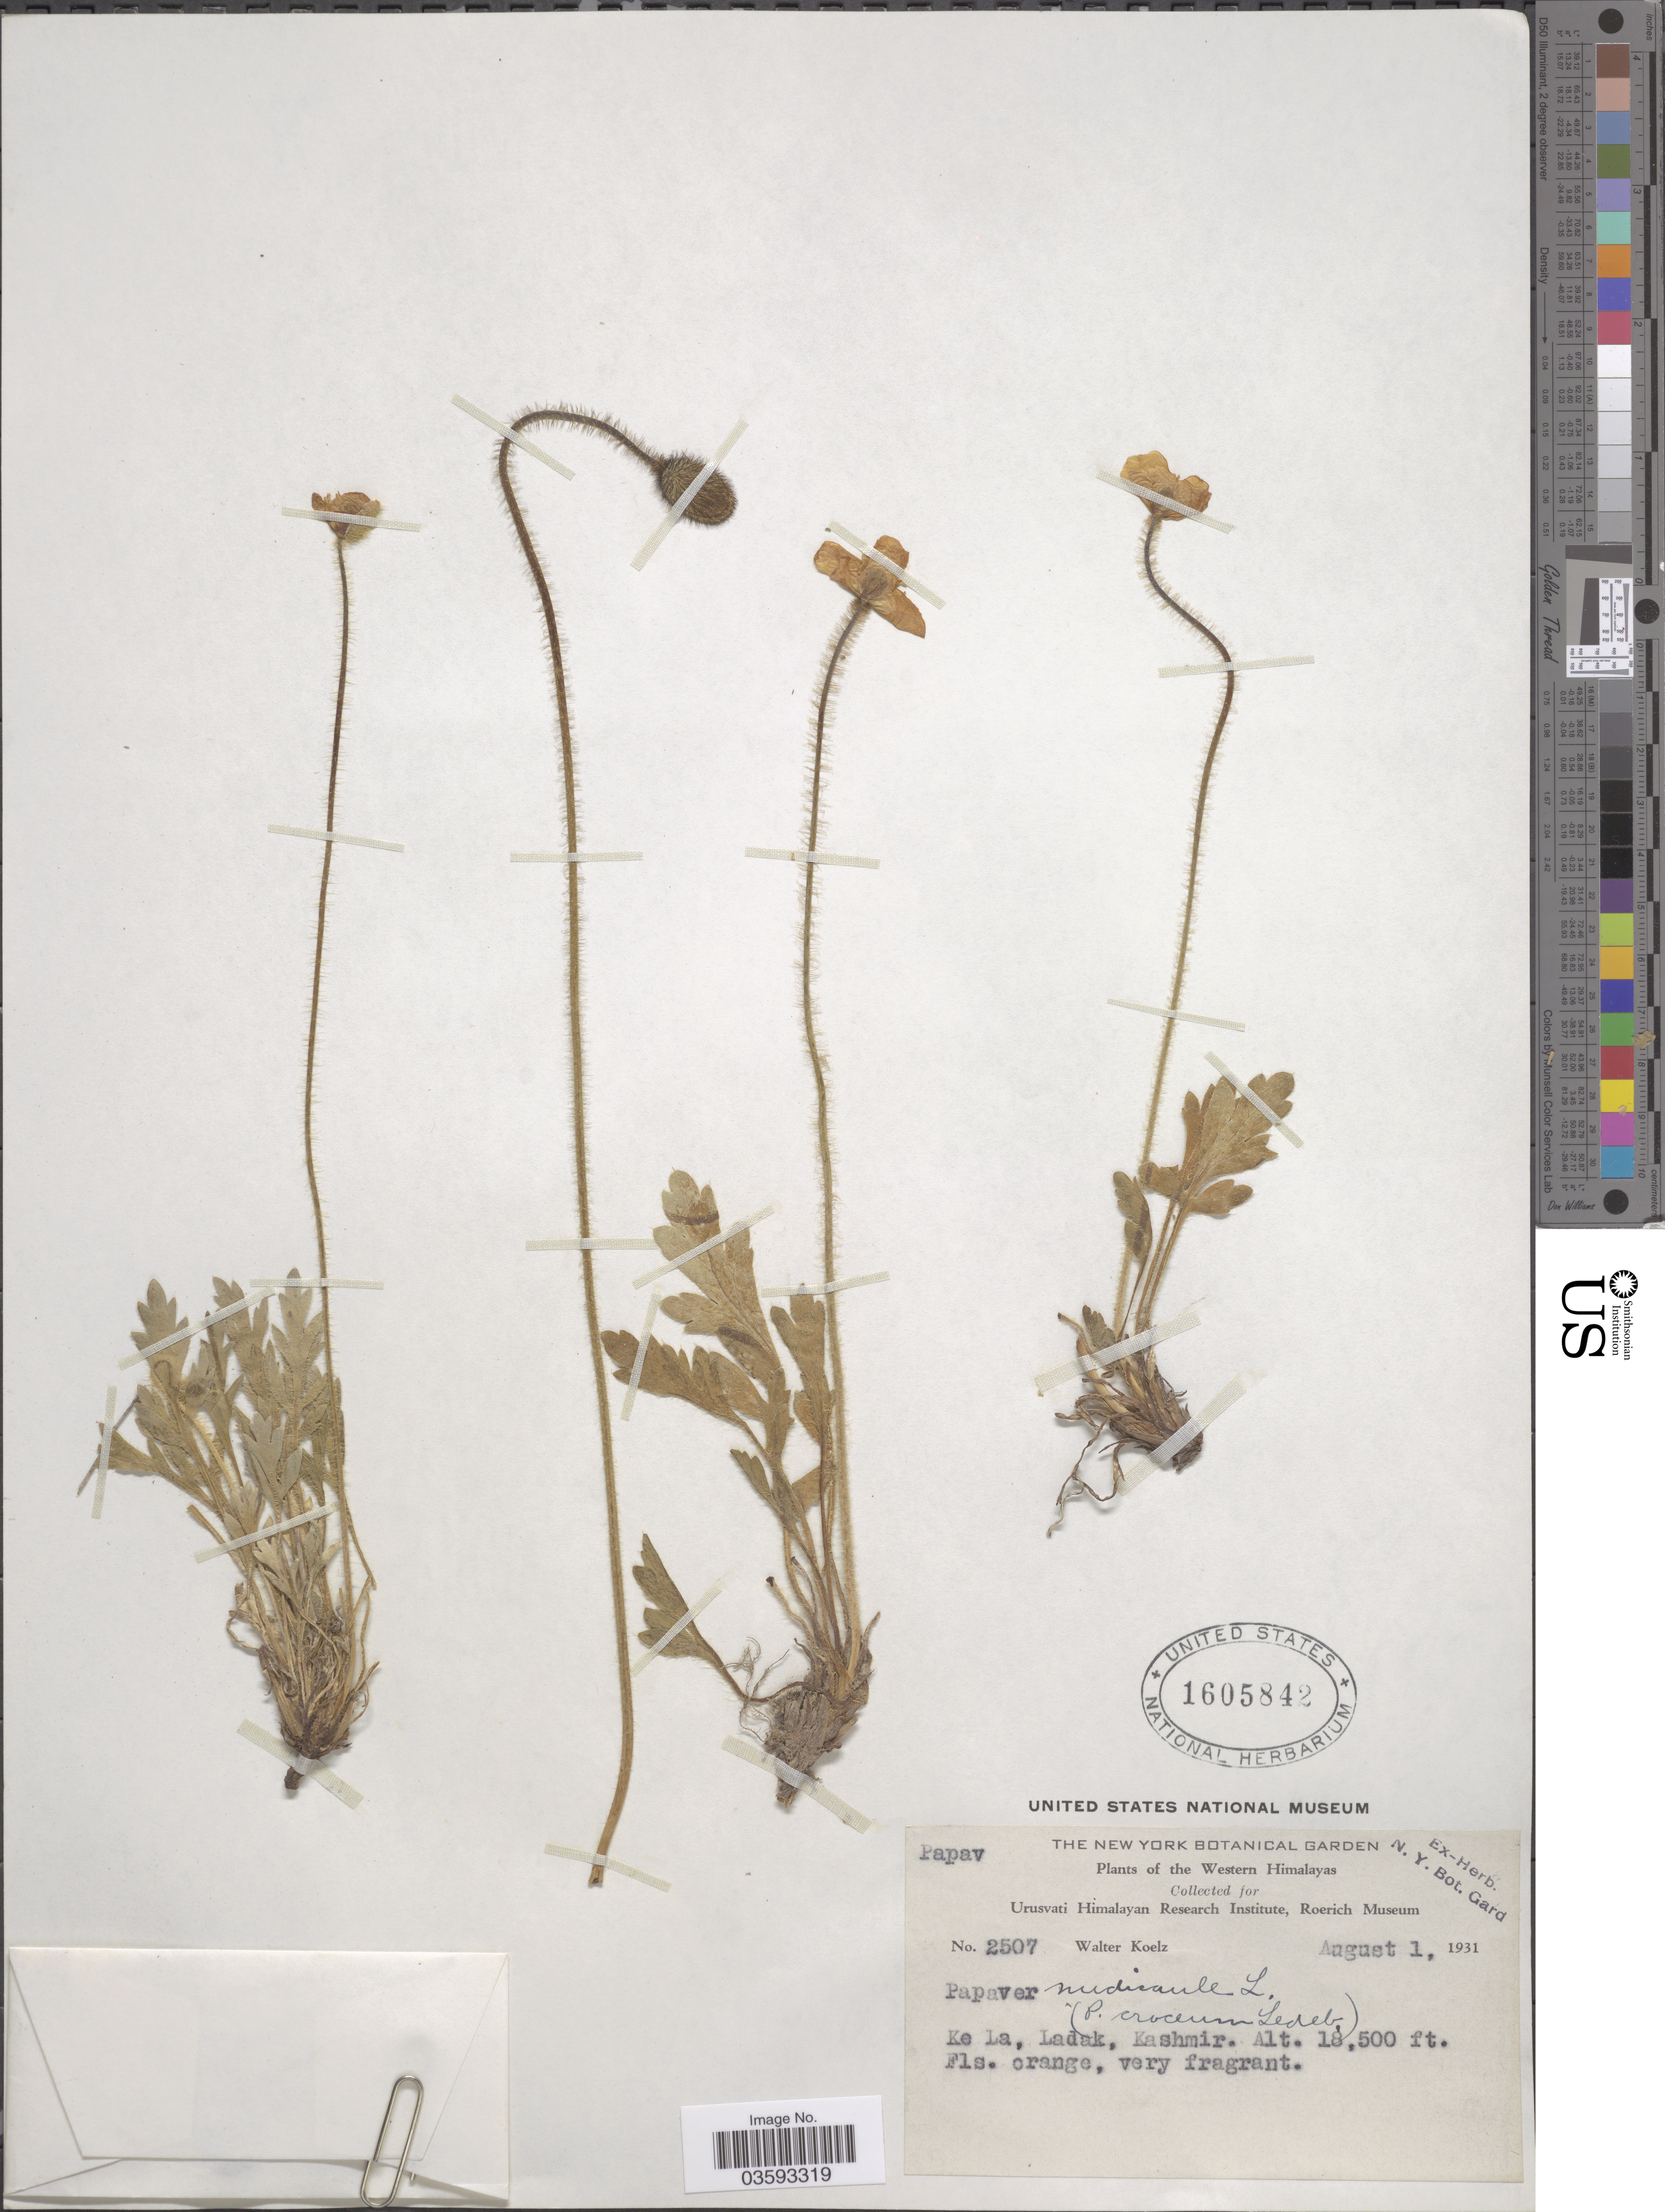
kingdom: Plantae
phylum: Tracheophyta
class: Magnoliopsida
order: Ranunculales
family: Papaveraceae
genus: Papaver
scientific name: Papaver nudicaule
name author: L.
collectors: W. N. Koelz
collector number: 2507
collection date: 1931-08-01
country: India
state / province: Ladakh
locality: Western Himalayas. Ke La, Ladak, Kashmir.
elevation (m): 5639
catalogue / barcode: US 1605842